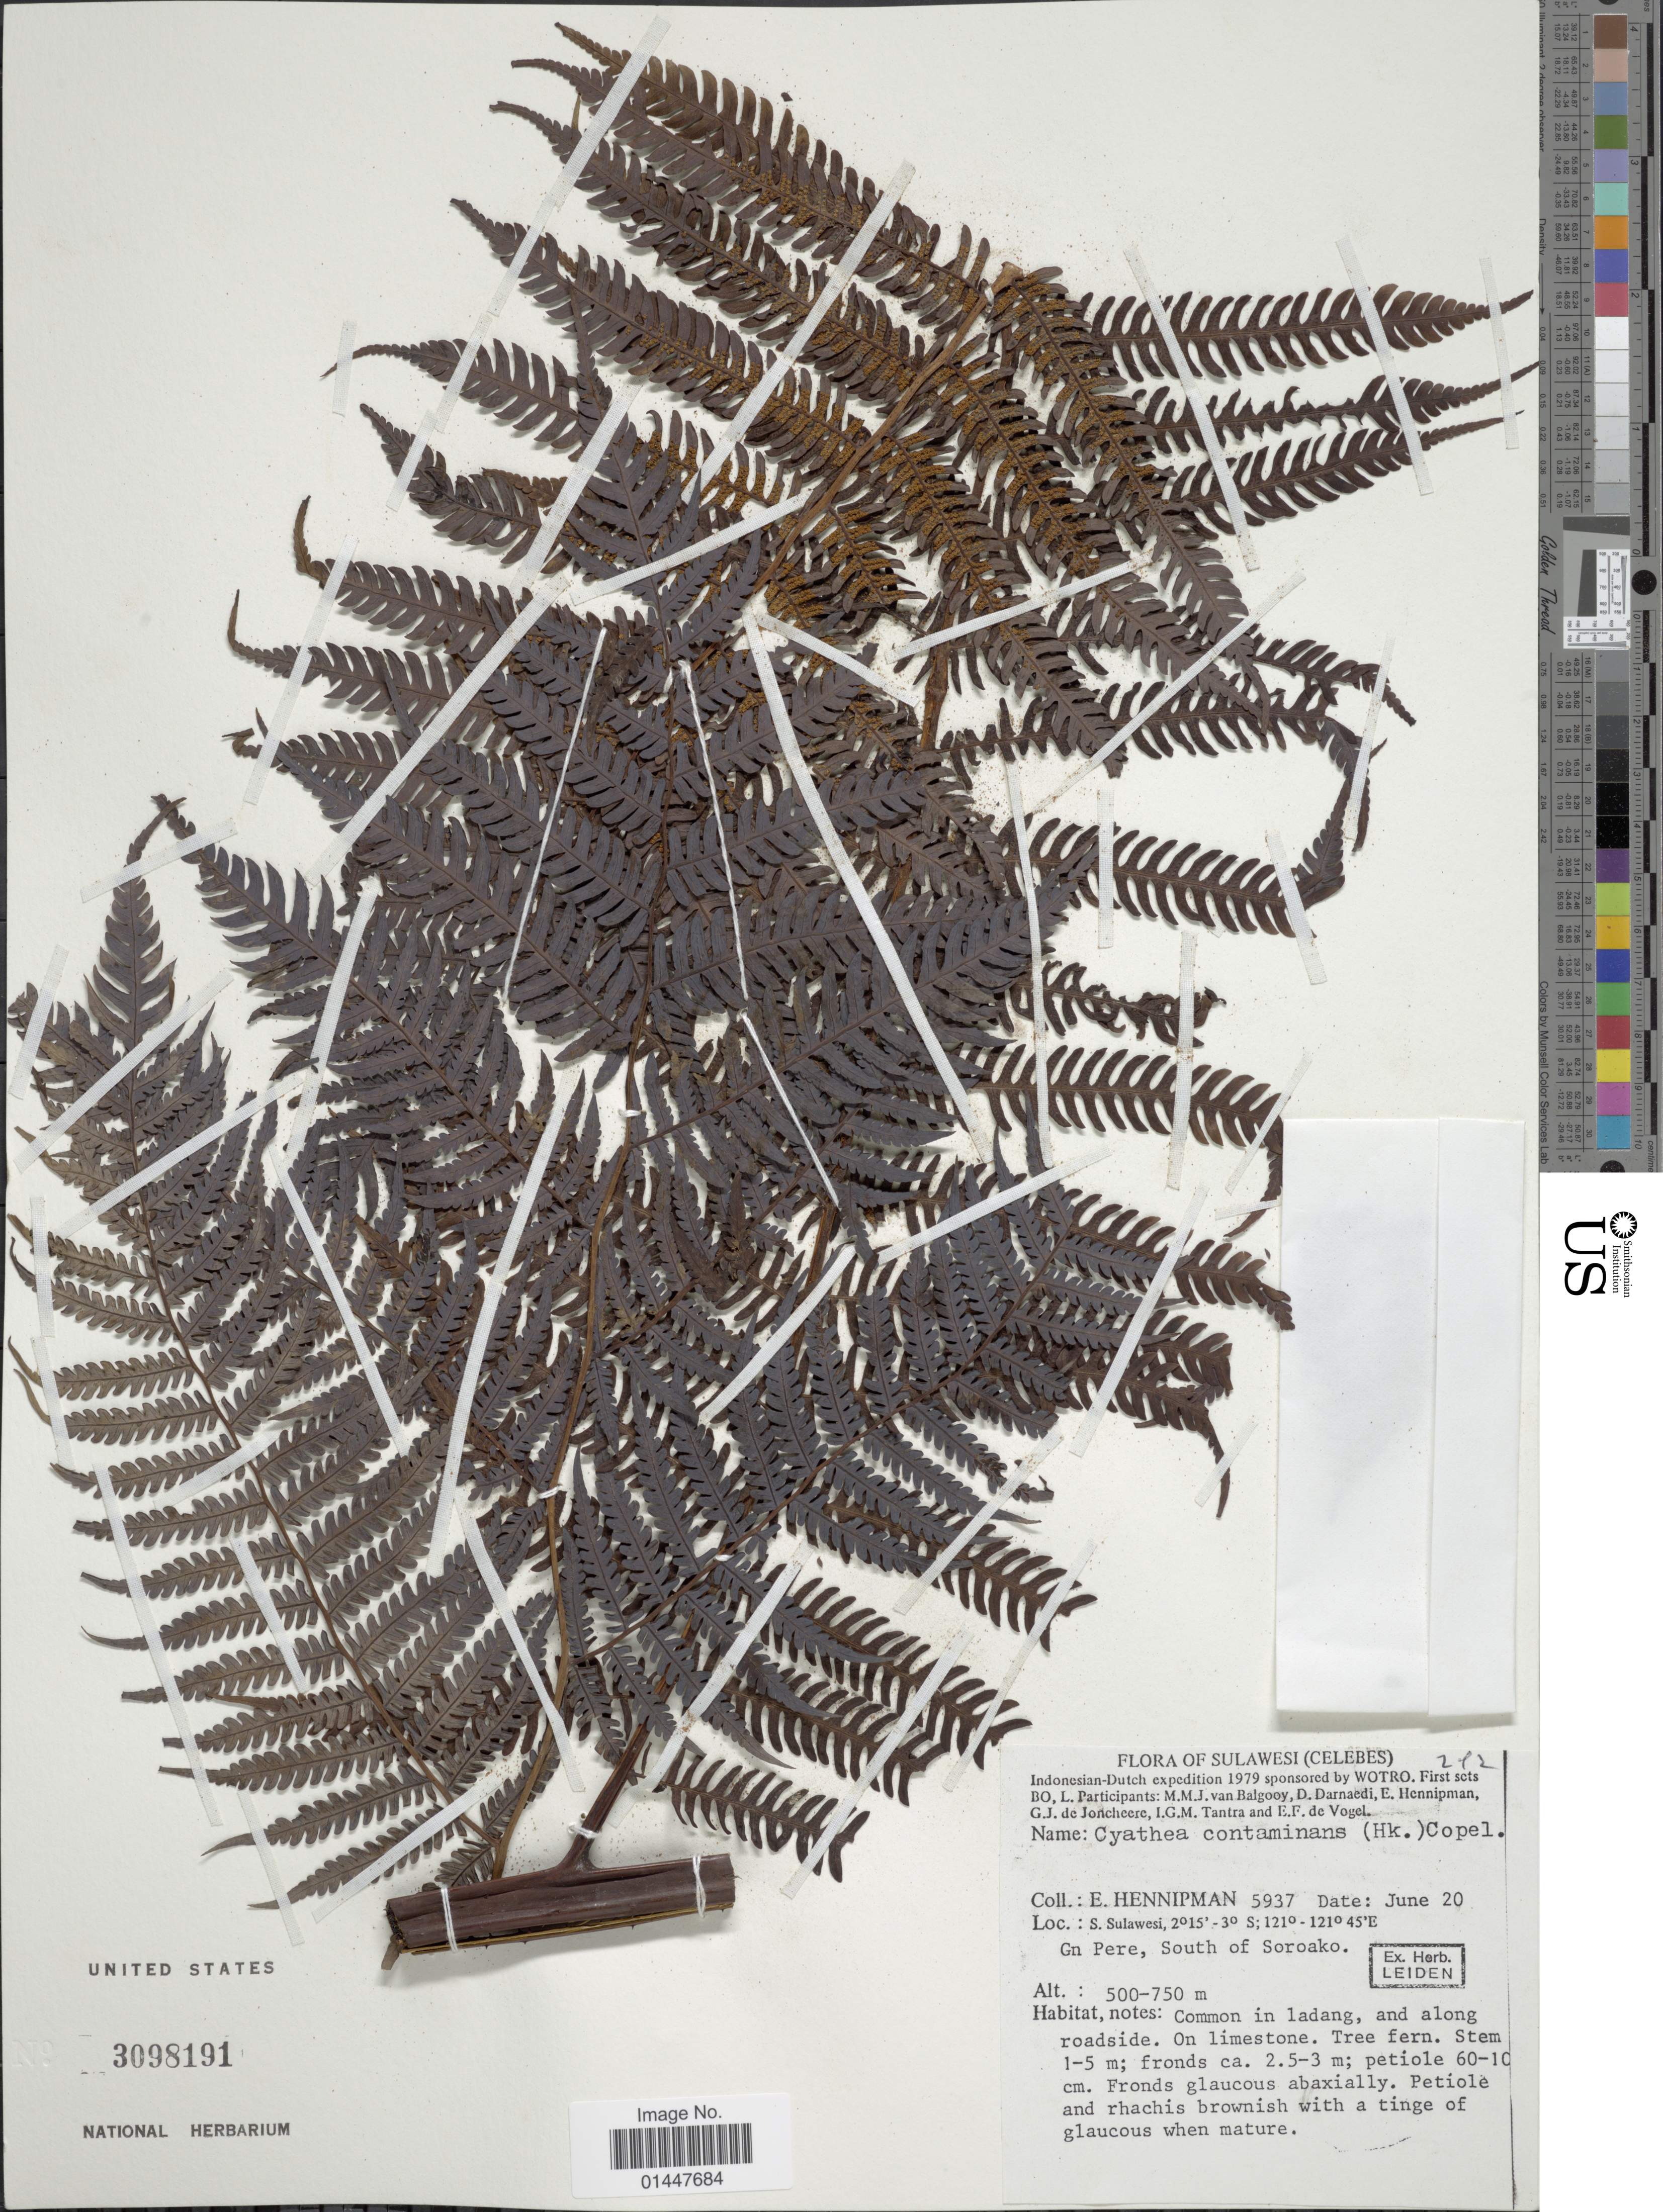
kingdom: Plantae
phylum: Tracheophyta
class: Polypodiopsida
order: Cyatheales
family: Cyatheaceae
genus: Sphaeropteris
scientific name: Sphaeropteris glauca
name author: (Blume) R.M. Tryon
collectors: E. Hennipman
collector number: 5937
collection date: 1979-06-20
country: Indonesia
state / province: Sulawesi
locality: Celebes. S. Sulawesi. Gn. Pere, South of Soroako. Common in ladang, and along roadside, On limestone. tree fern.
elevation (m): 500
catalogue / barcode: US 3098191